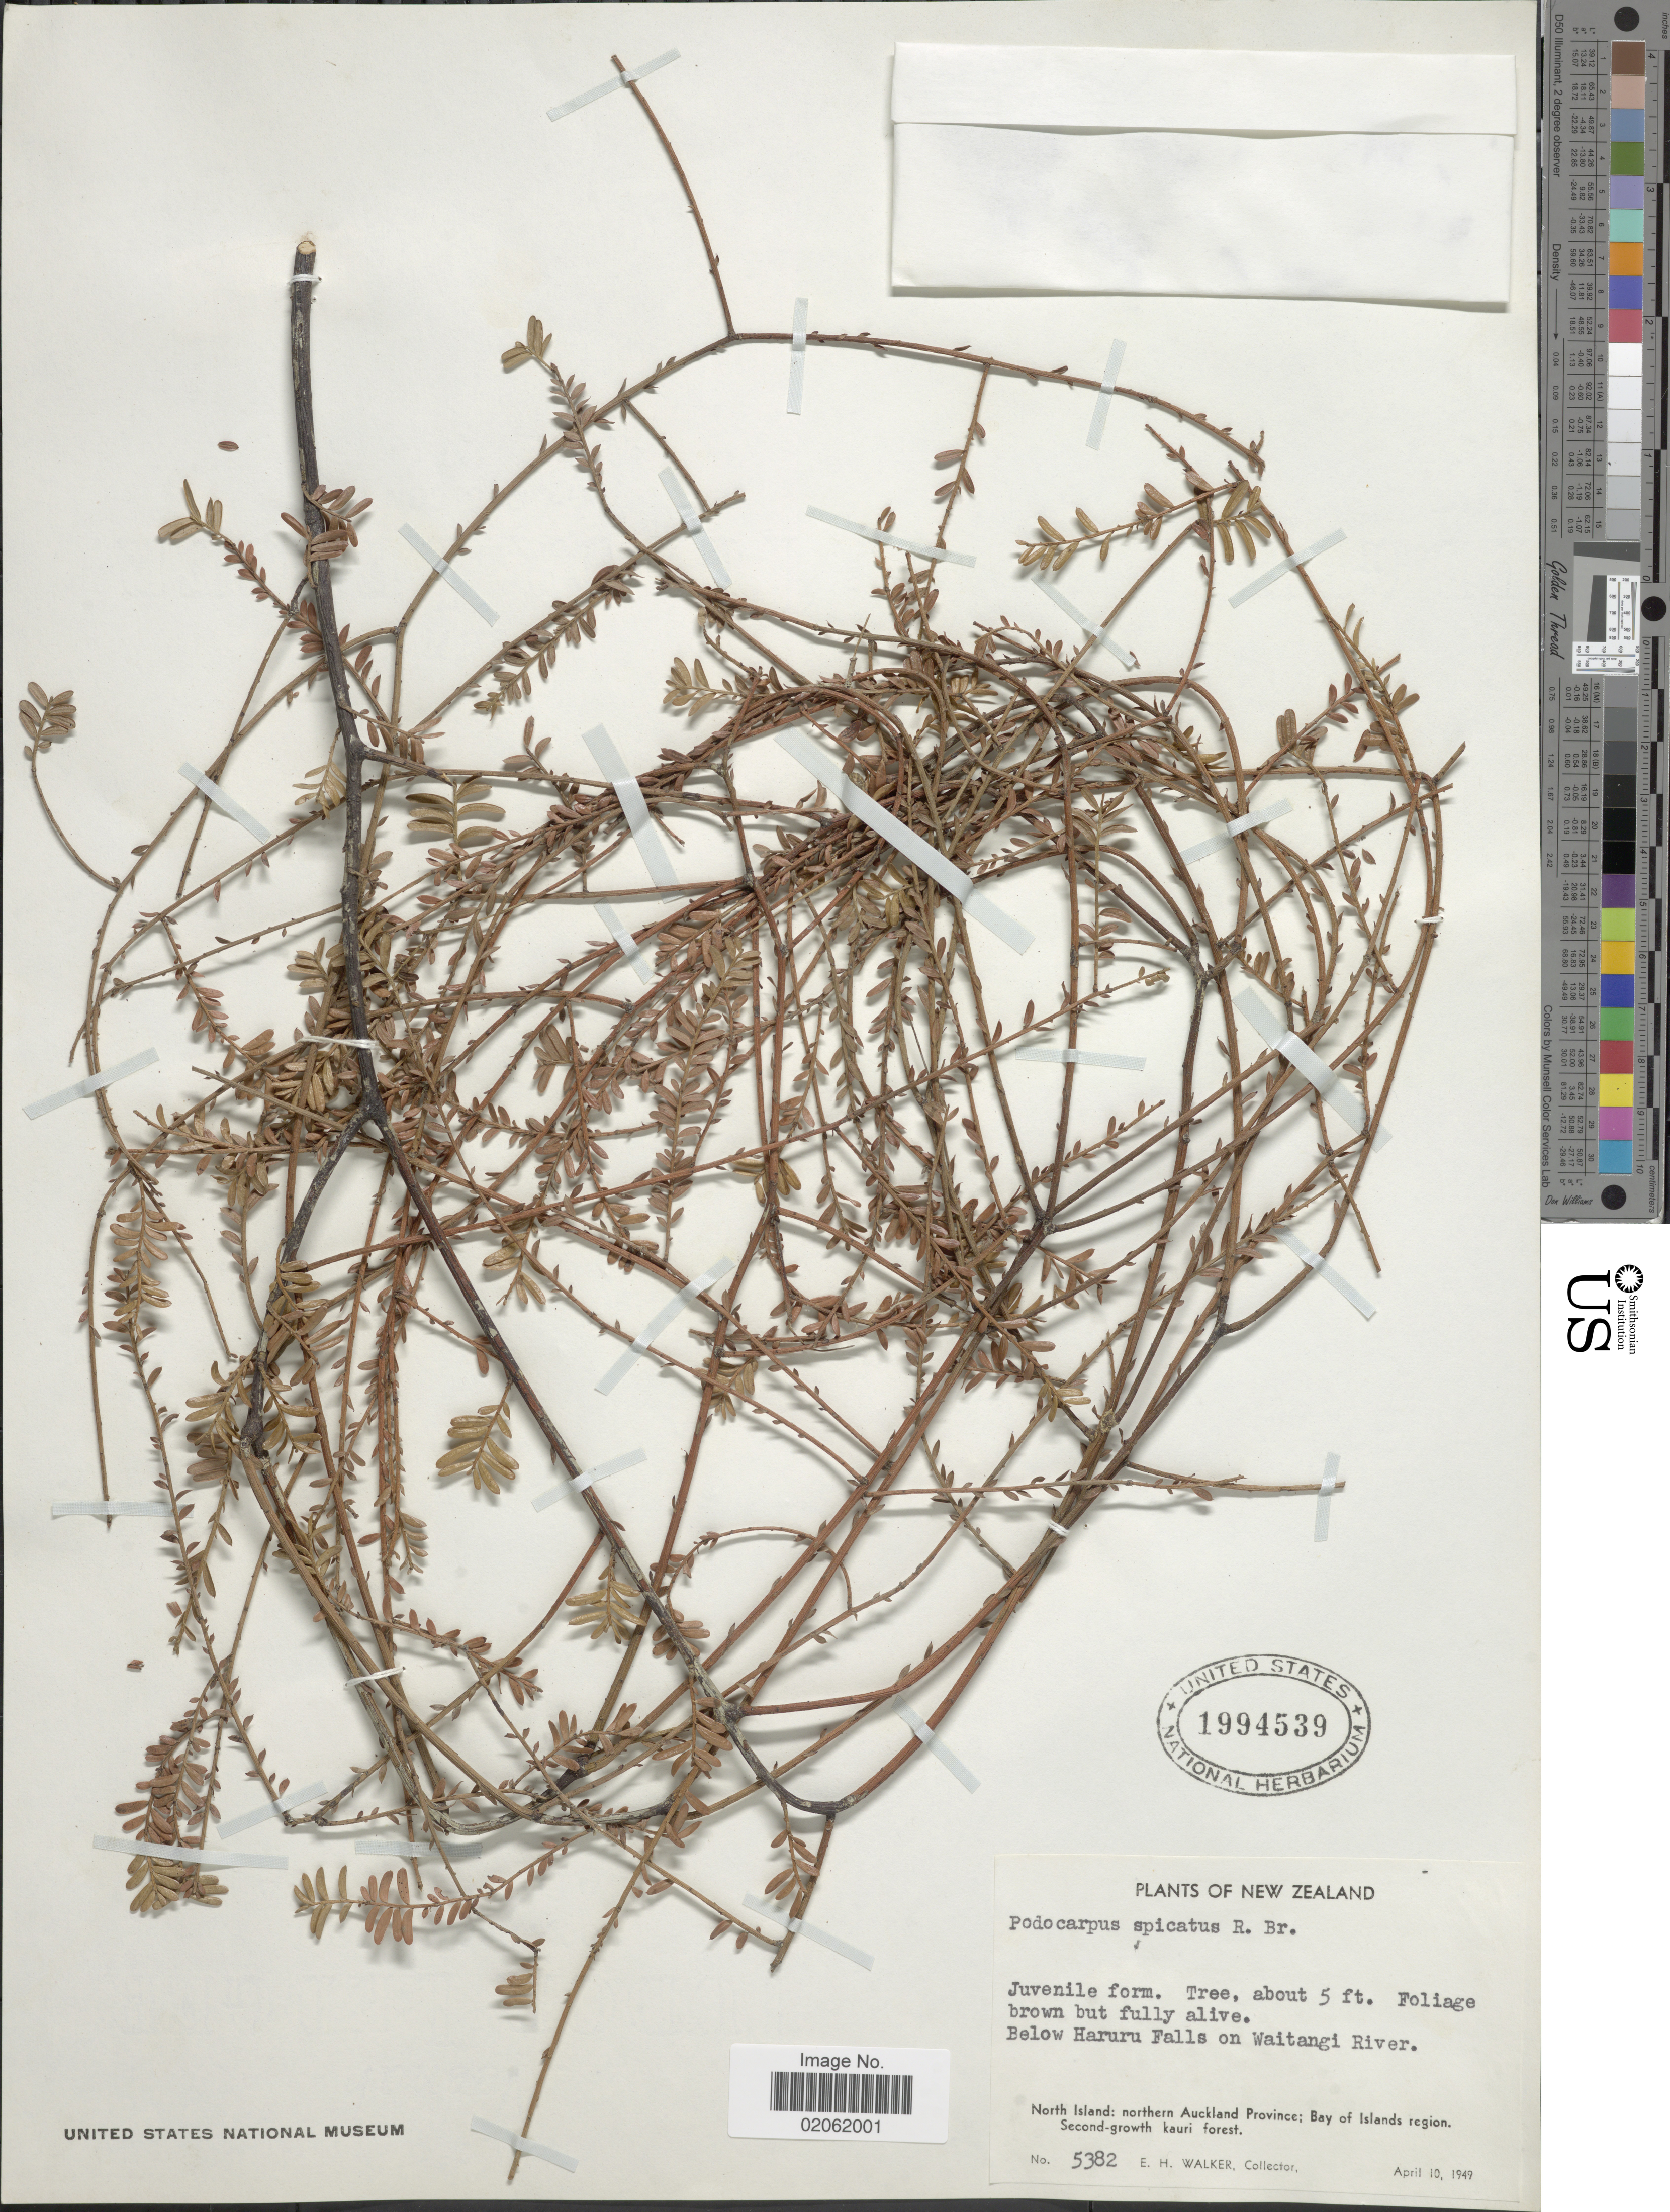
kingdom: Plantae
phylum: Tracheophyta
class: Pinopsida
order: Pinales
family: Podocarpaceae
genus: Podocarpus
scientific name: Podocarpus spicatus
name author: R. Br.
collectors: E. H. Walker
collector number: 5382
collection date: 1949-04-10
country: New Zealand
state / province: Auckland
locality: North Island: northern Auckland Province: Bay of Islands region.Below Haruru falls on Waitangi river.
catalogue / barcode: US 1994539